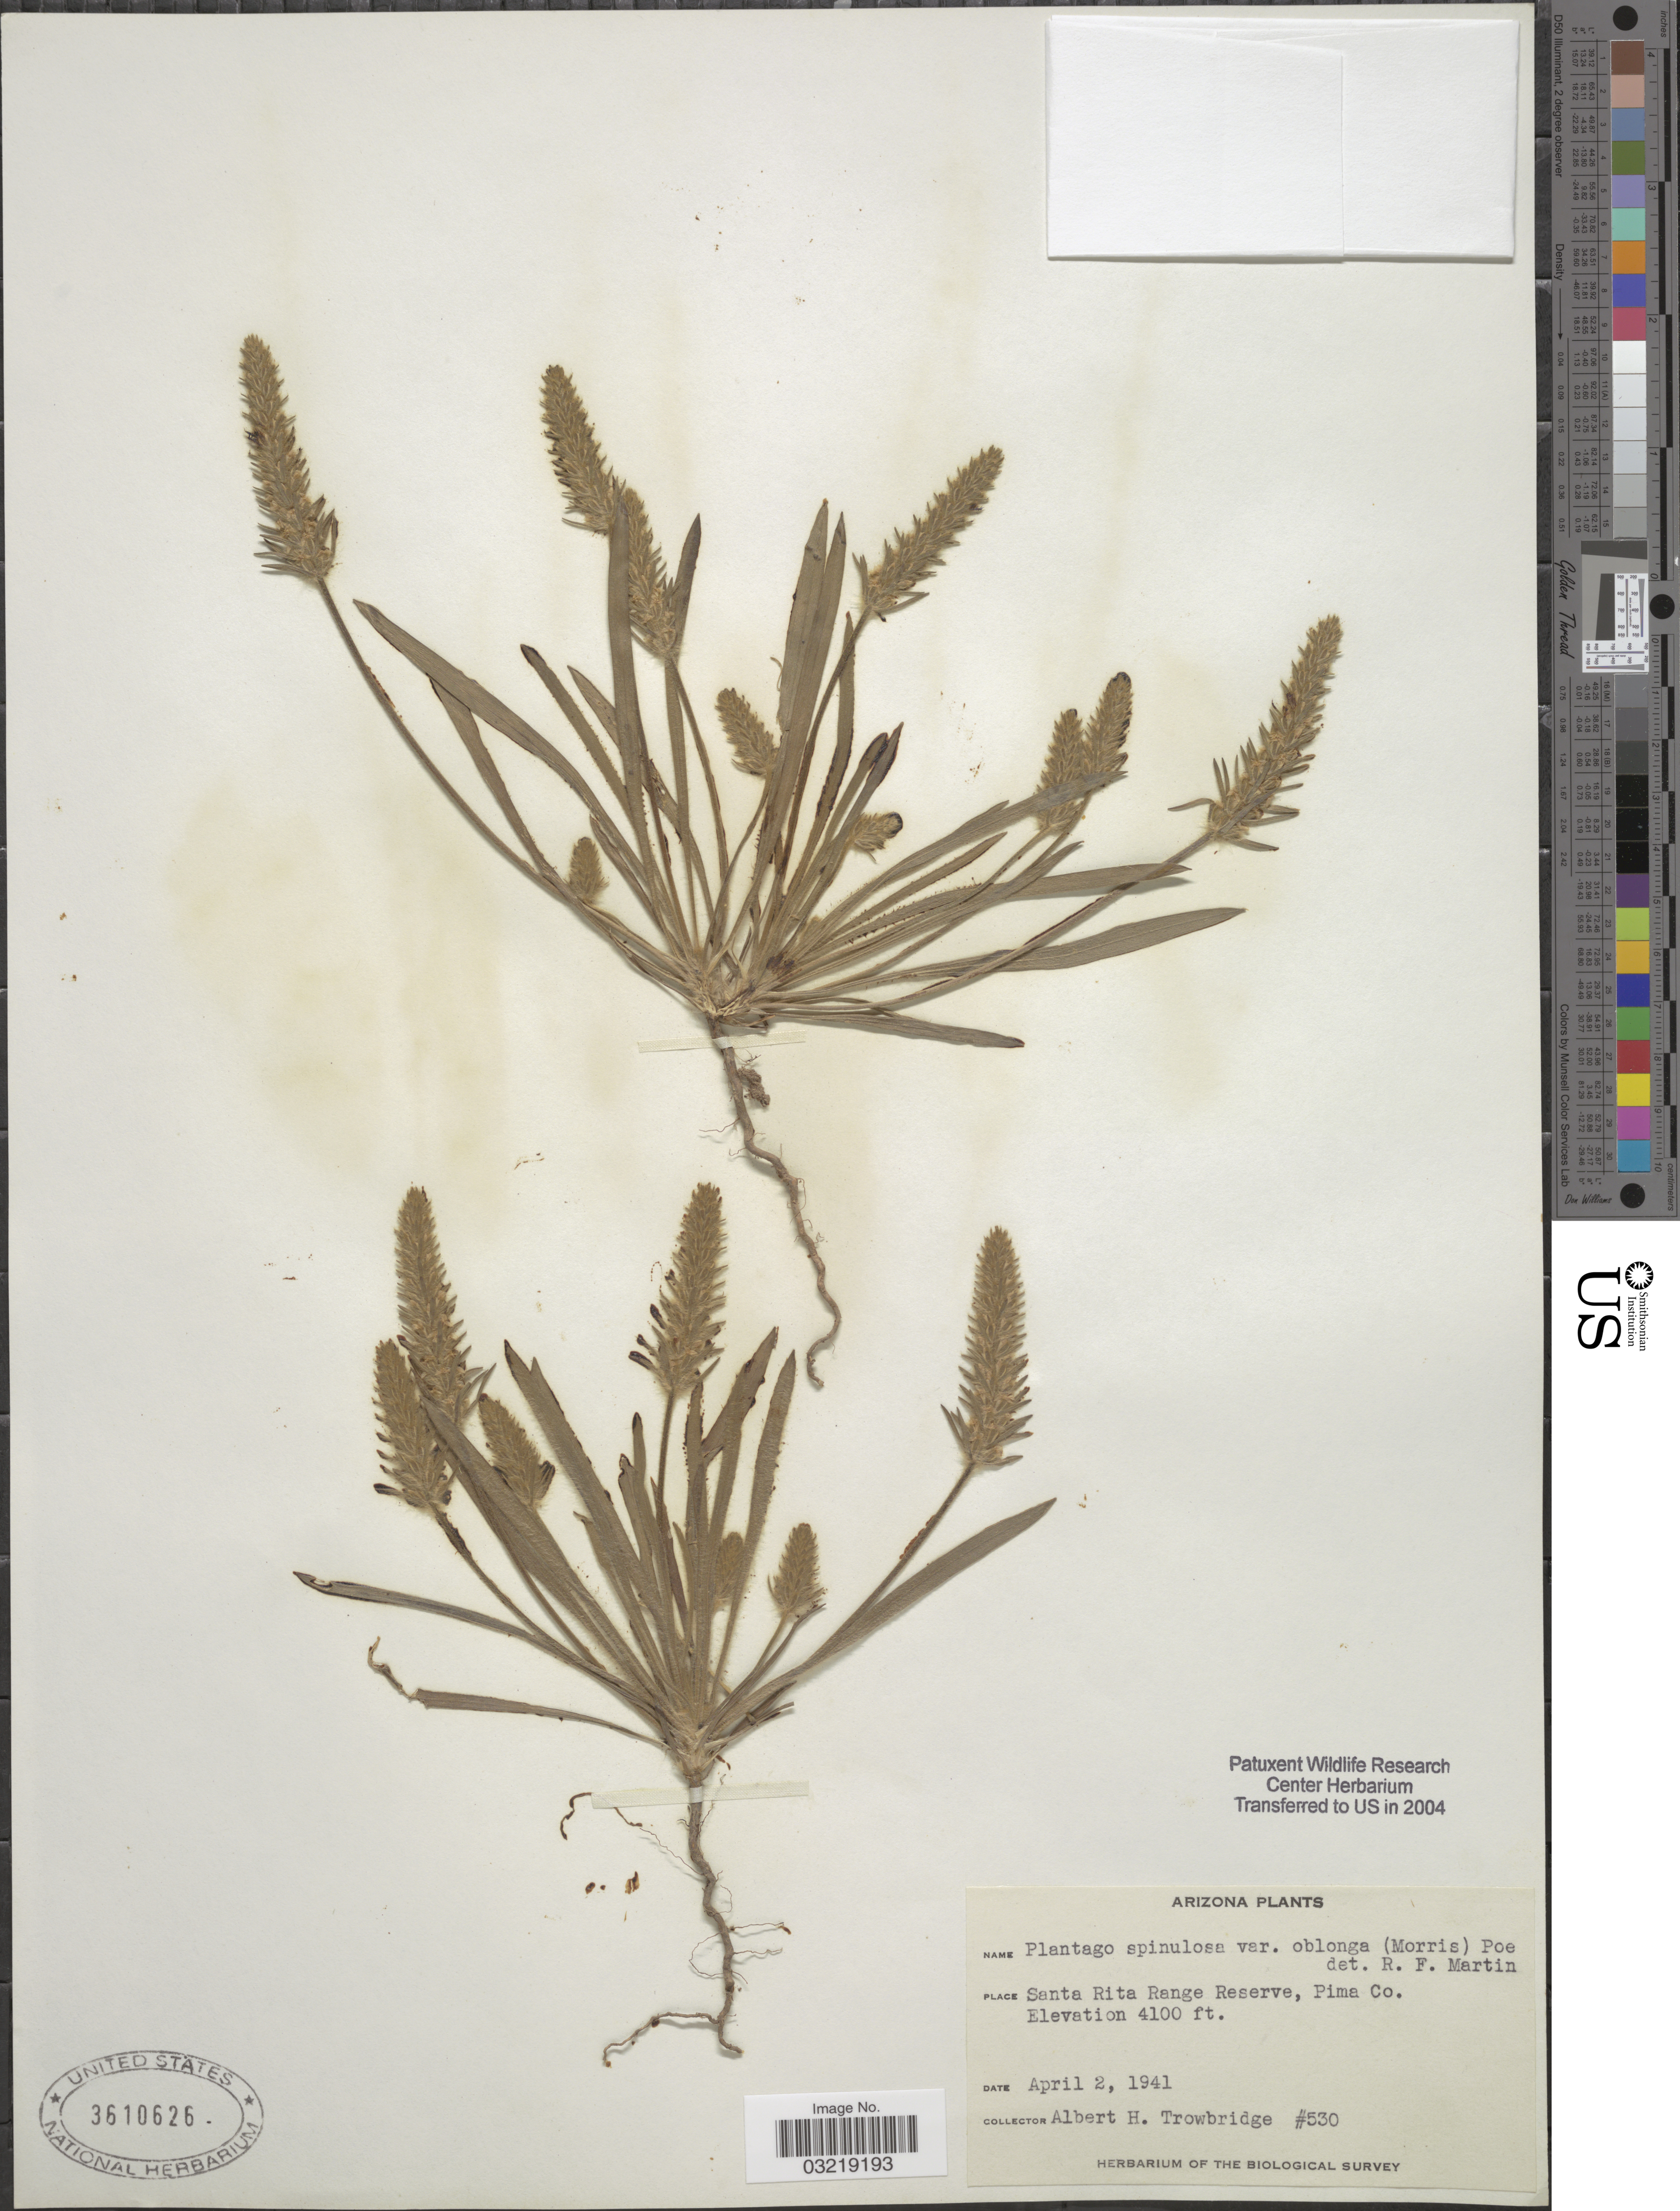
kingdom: Plantae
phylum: Tracheophyta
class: Magnoliopsida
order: Lamiales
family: Plantaginaceae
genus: Plantago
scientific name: Plantago patagonica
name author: Jacq.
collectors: A. H. Trowbridge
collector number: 530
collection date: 1941-04-02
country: United States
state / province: Arizona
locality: Santa Rita Range Reserve, Pima Co.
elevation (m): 1250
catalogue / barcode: US 3610626